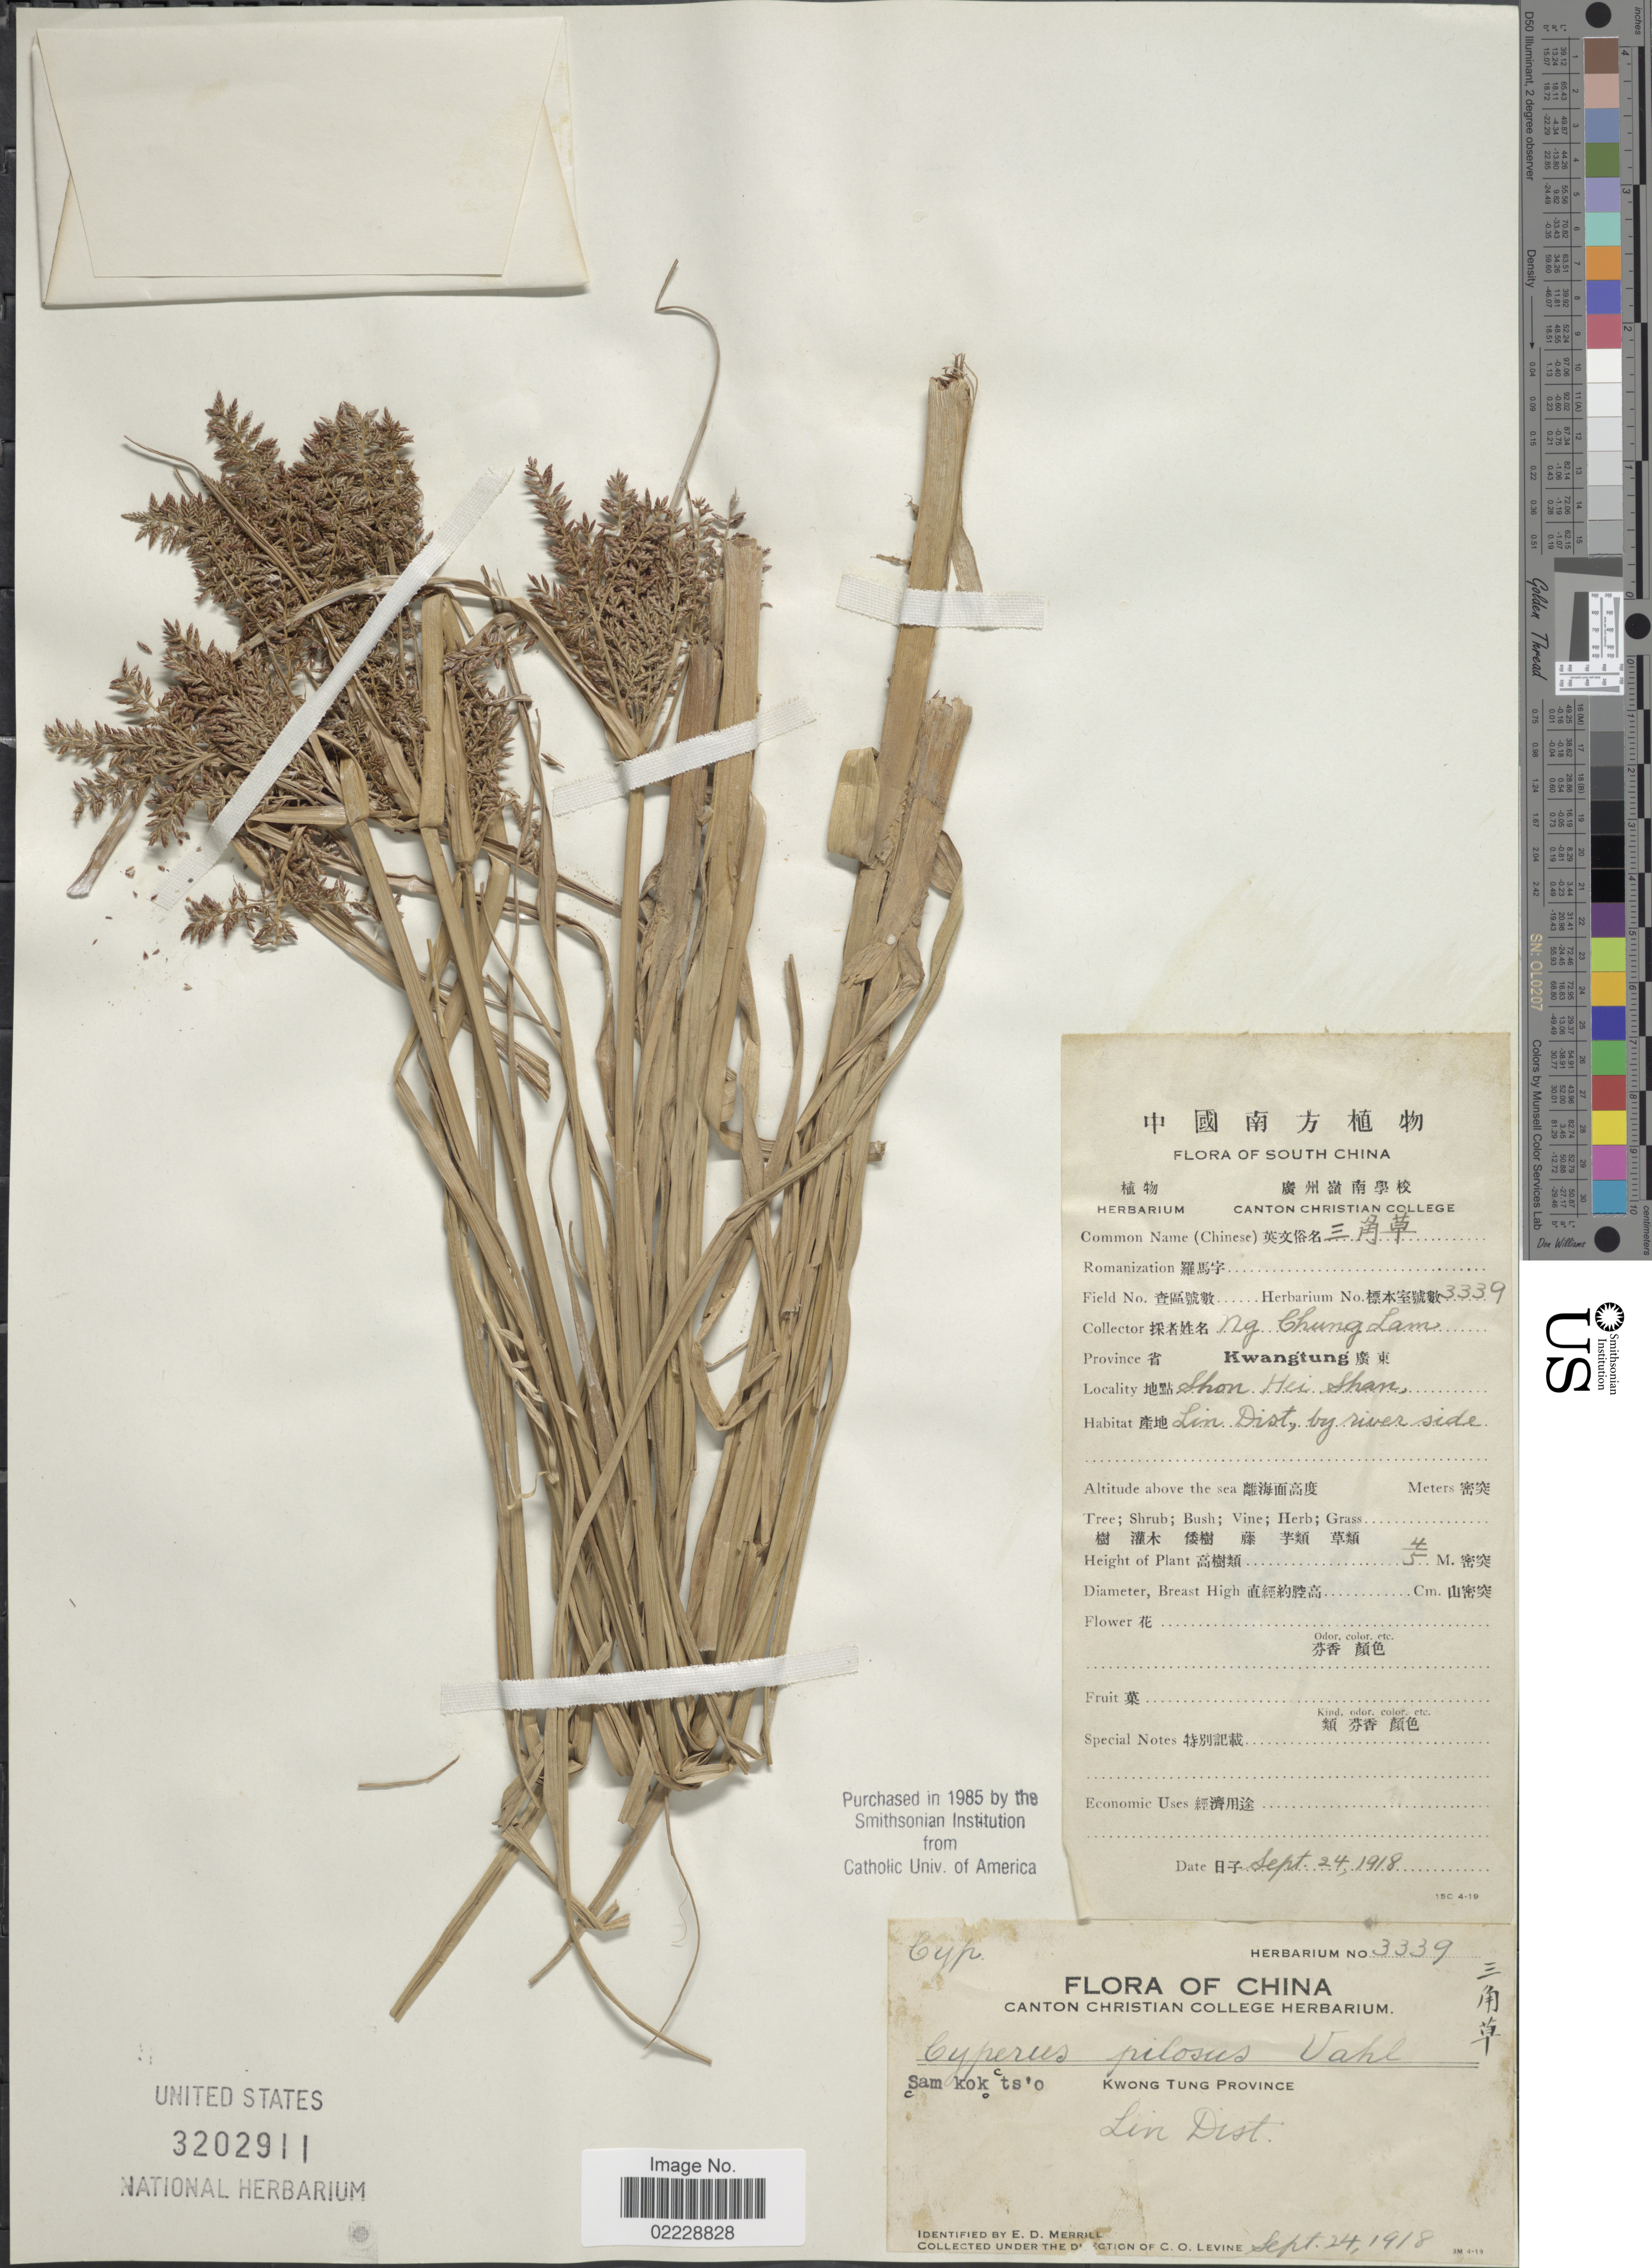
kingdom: Plantae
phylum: Tracheophyta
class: Liliopsida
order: Poales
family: Cyperaceae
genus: Cyperus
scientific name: Cyperus pilosus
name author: Vahl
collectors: N. C. Lam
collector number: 3339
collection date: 1918-09-24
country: China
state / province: Guangdong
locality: South China, Kwong Tung Province Lon Dist. Sam kok ts'o. Shon Hei Shan, Lin Dist. by river side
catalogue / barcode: US 3202911